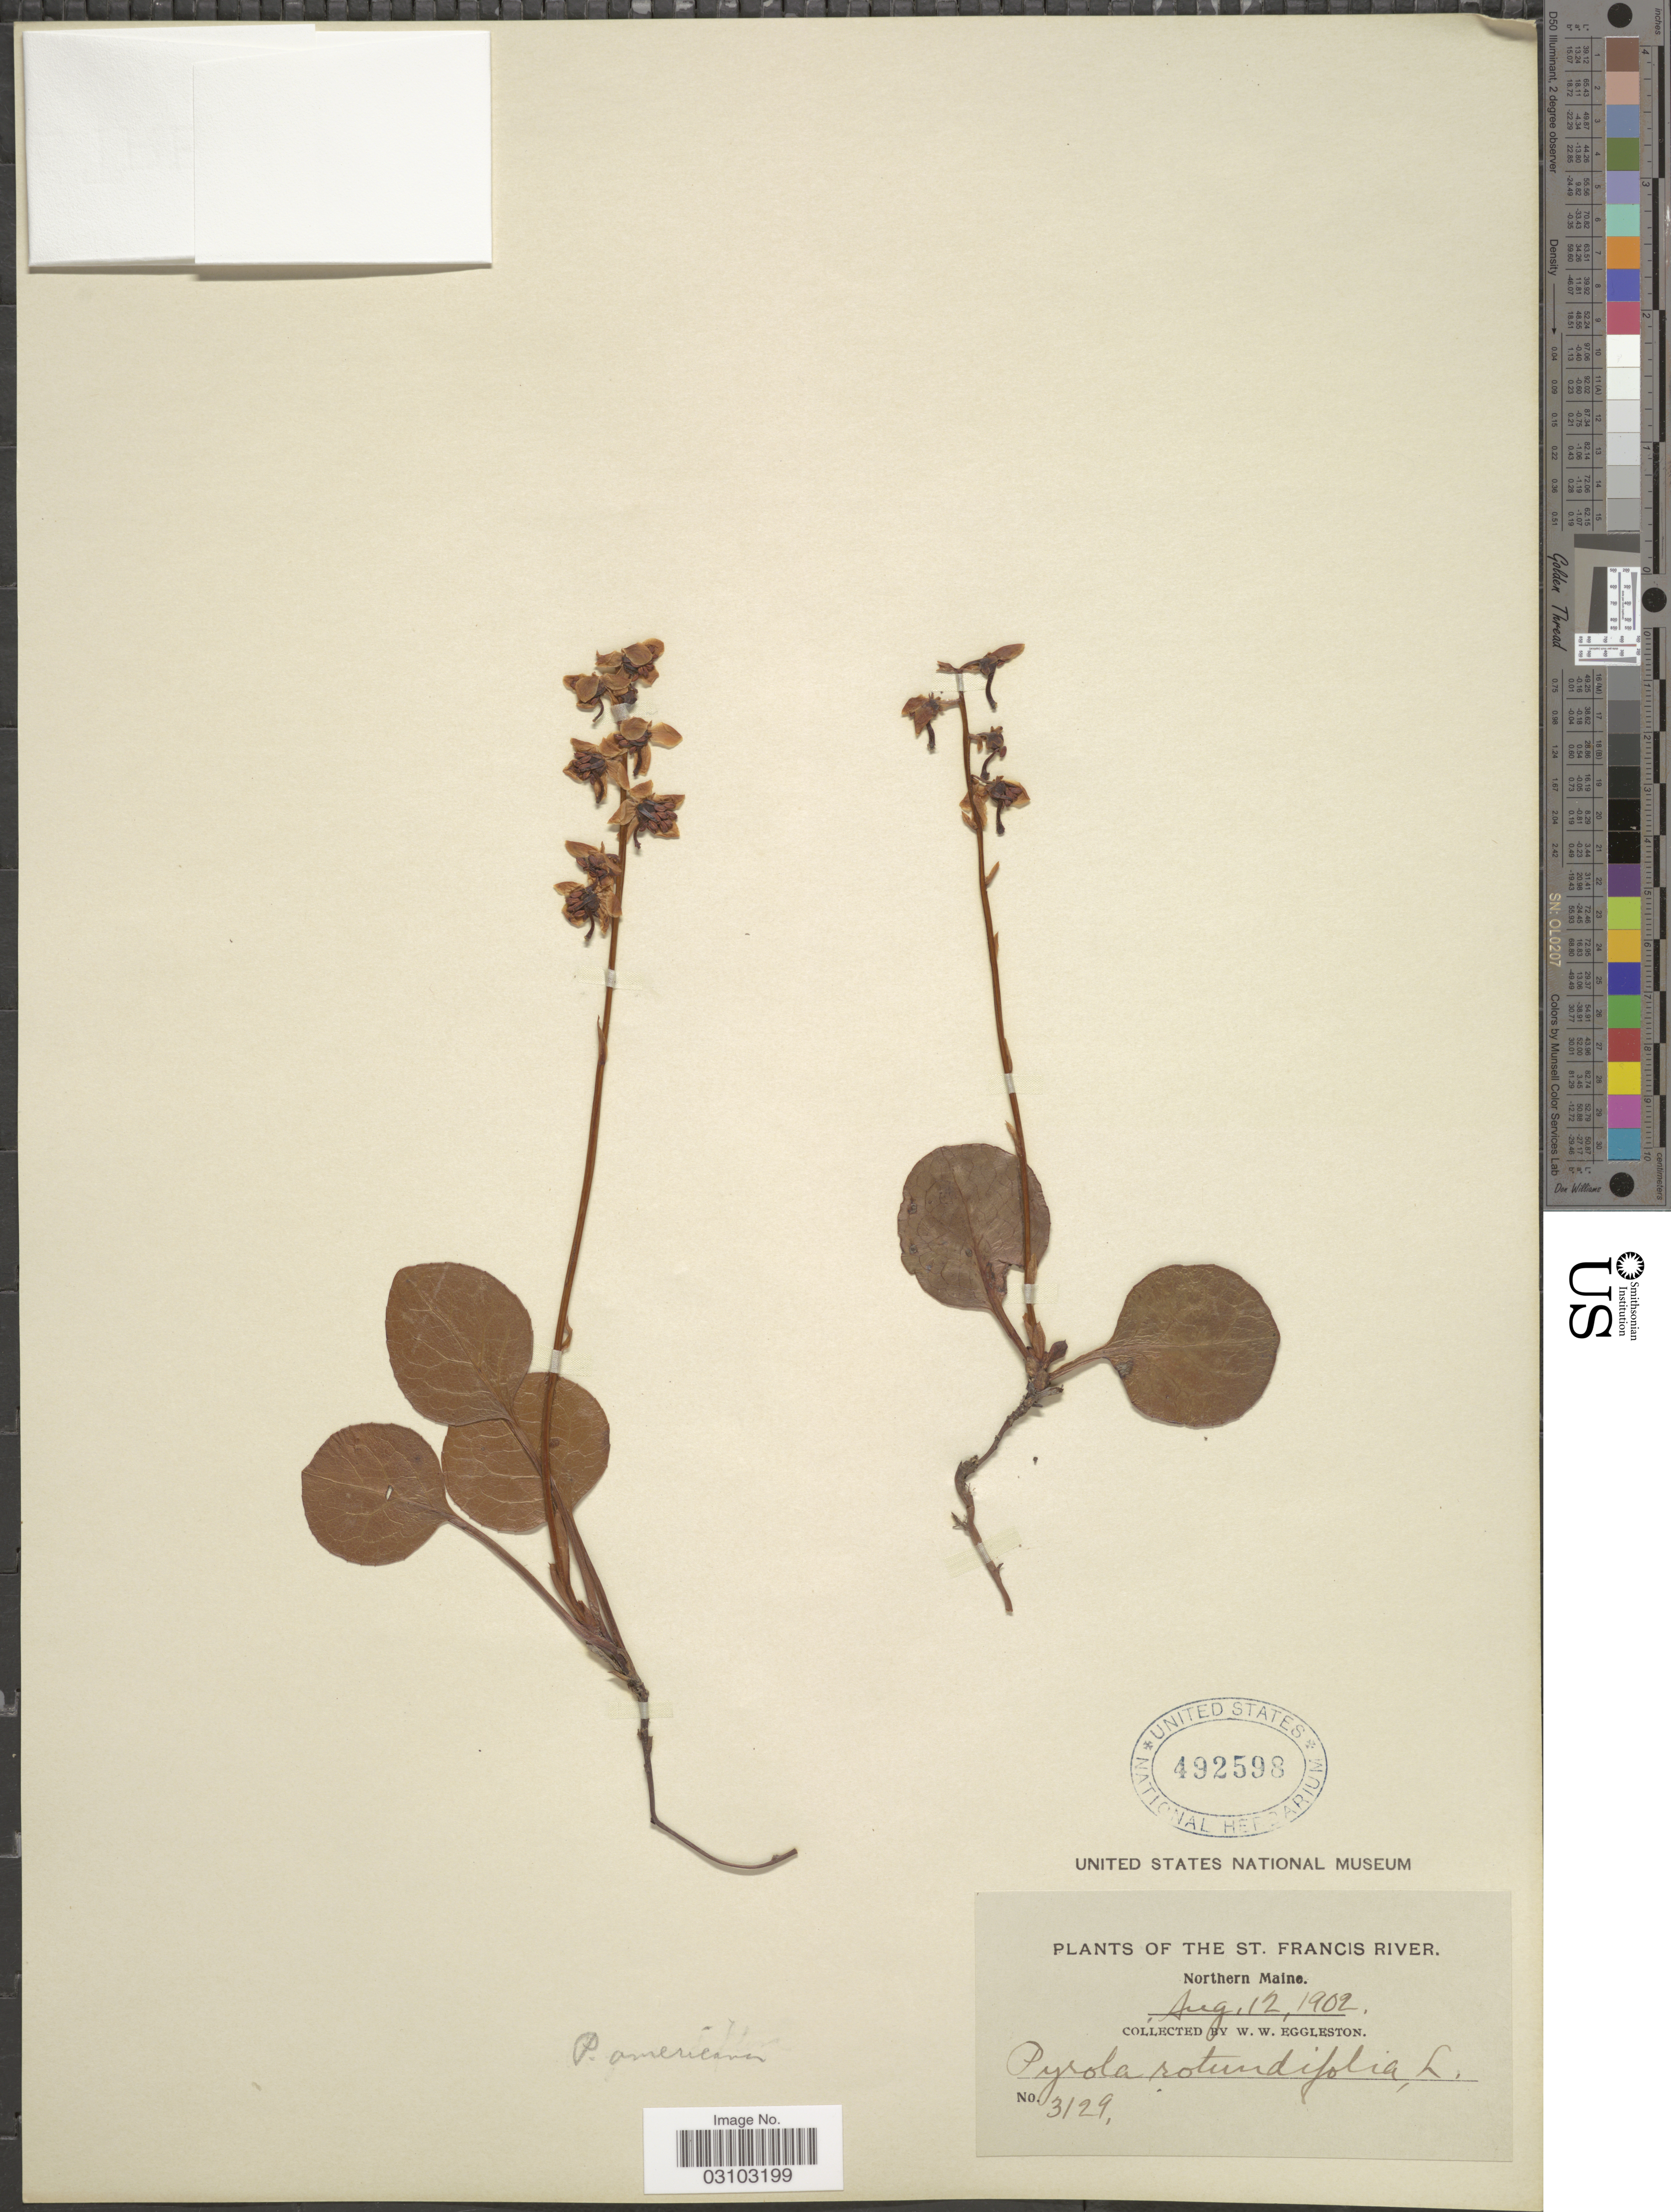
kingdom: Plantae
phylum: Tracheophyta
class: Magnoliopsida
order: Ericales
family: Ericaceae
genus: Pyrola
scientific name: Pyrola americana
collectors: W. W. Eggleston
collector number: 3129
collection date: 1902-08-12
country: United States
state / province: Maine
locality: The St. Francis River, Northern Maine.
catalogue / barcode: US 492598